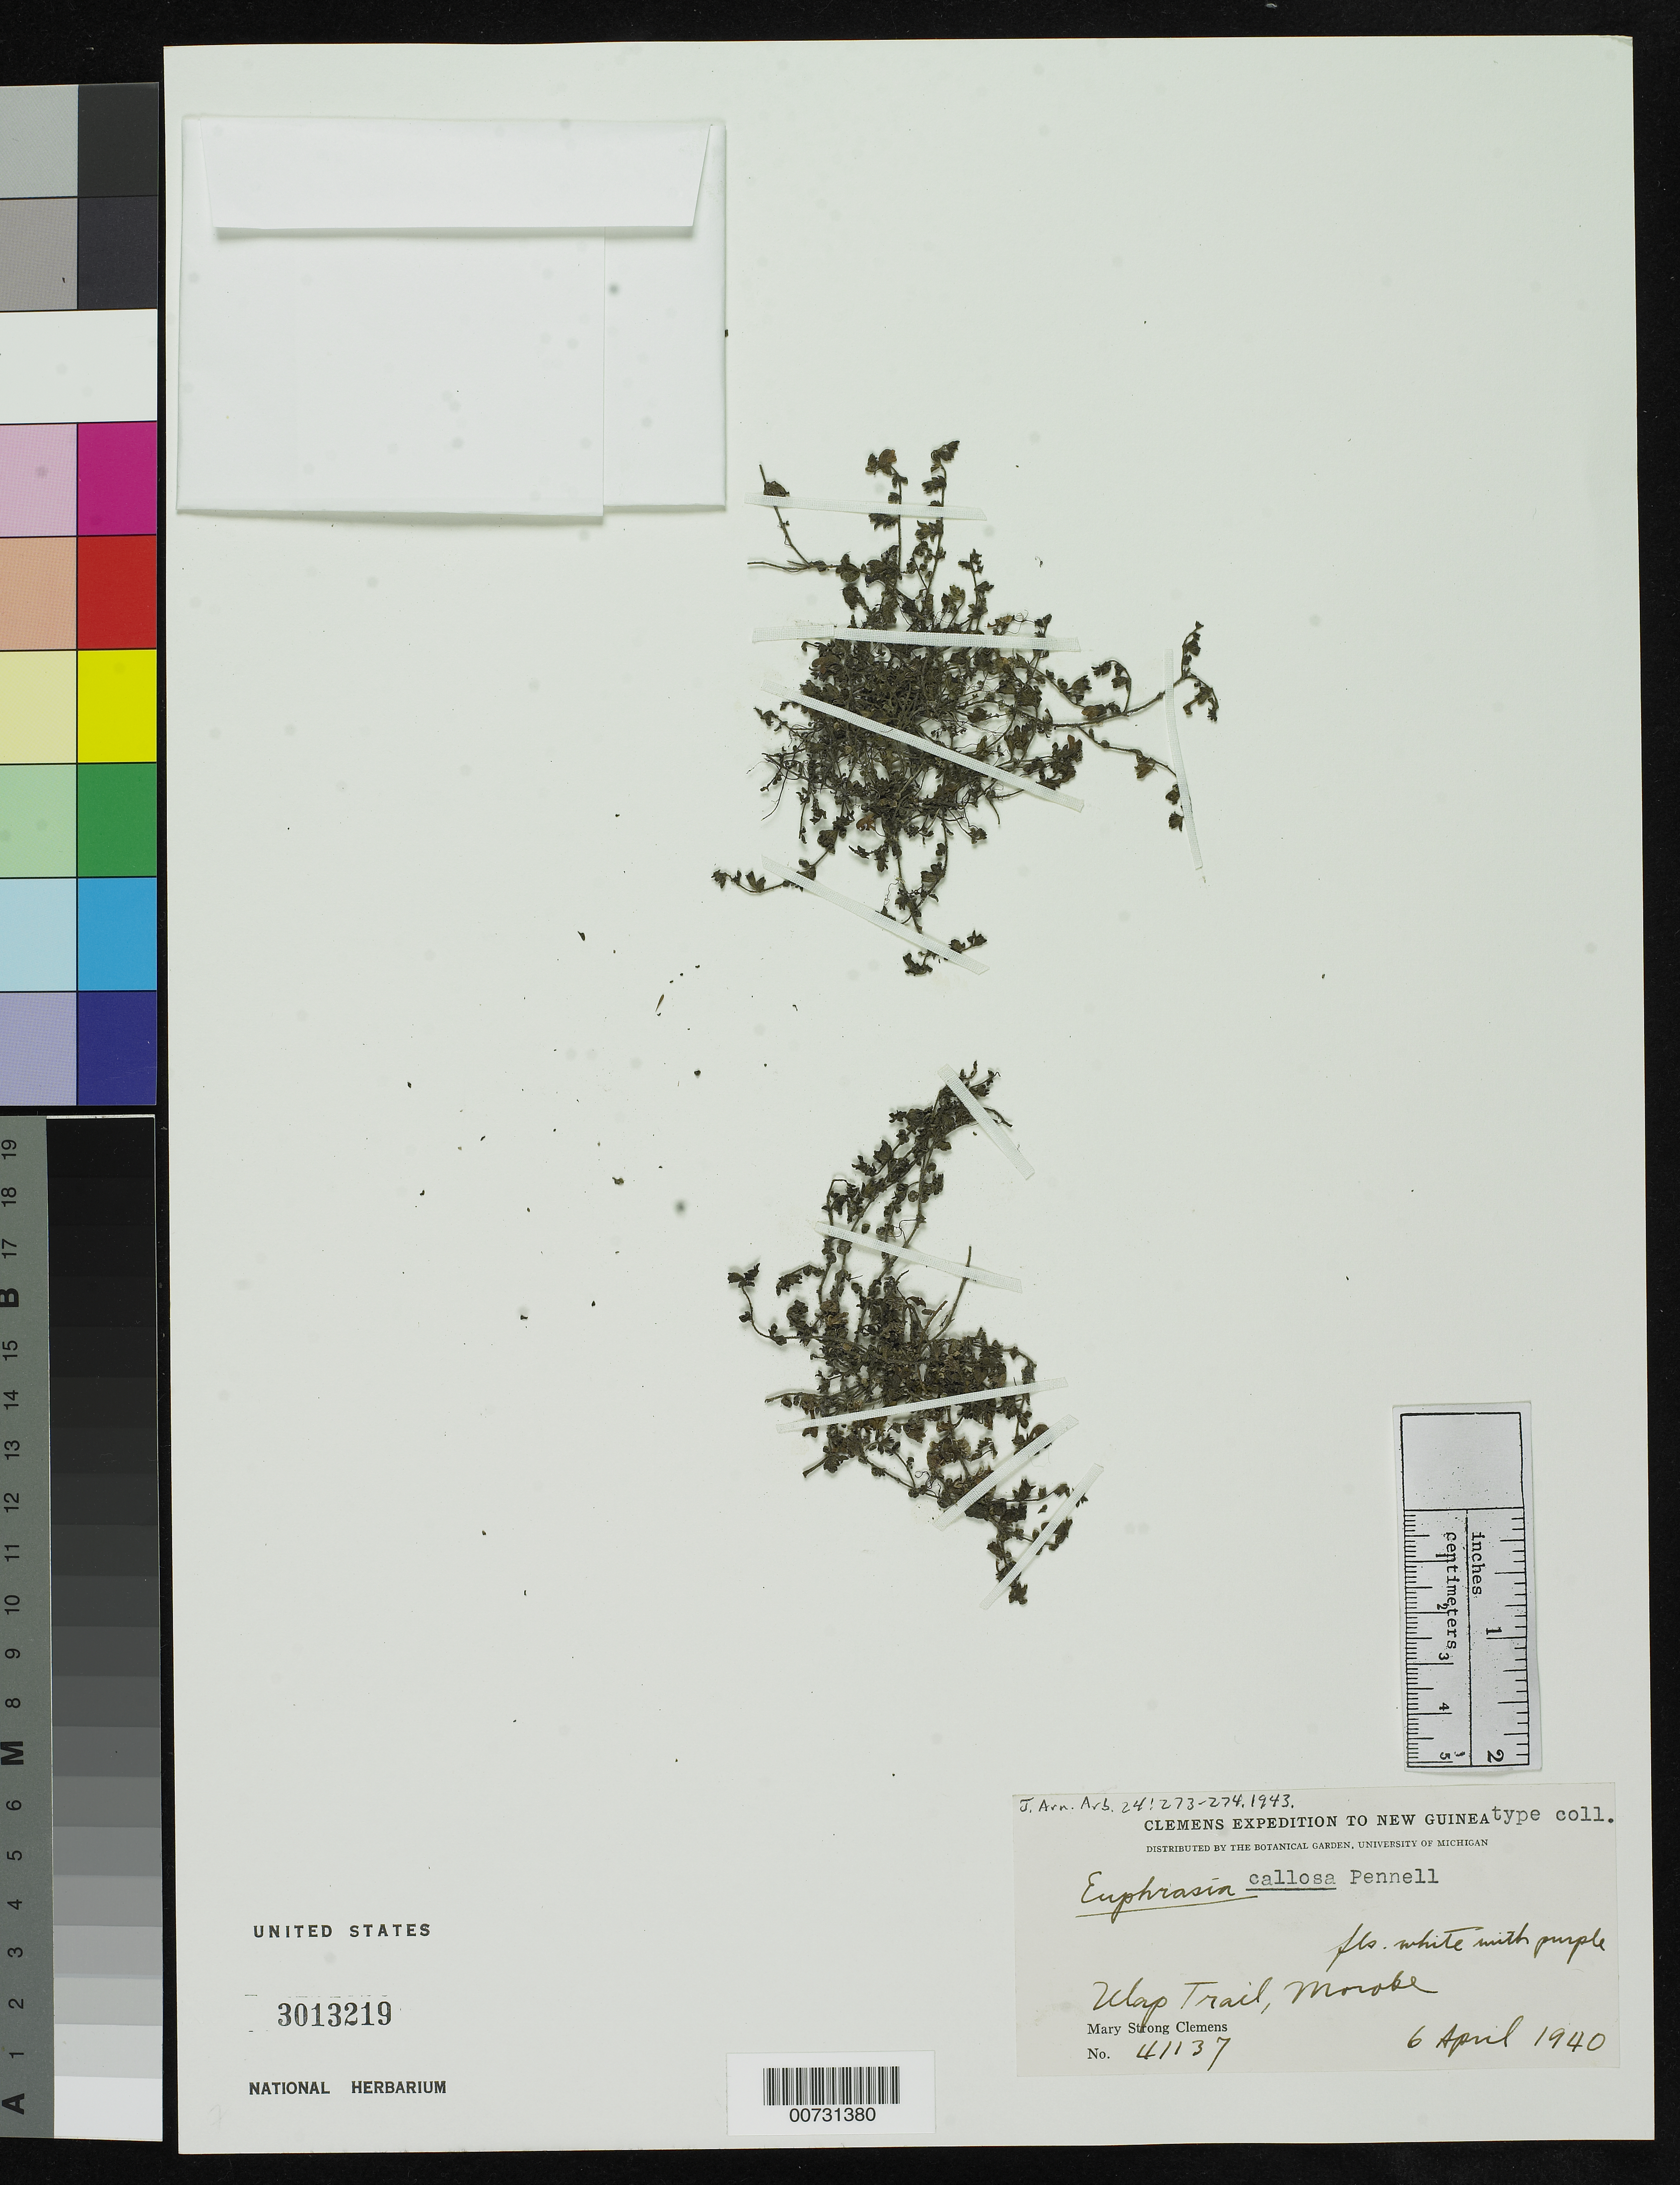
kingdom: Plantae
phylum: Tracheophyta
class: Magnoliopsida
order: Lamiales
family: Orobanchaceae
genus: Euphrasia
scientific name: Euphrasia callosa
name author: Pennell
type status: Isotype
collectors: M. S. Clemens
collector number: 41137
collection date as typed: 06 Apr 1940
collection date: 1940-04-06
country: Papua New Guinea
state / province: Morobe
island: New Guinea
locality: Ulap Trail, Morobe.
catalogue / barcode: US 3013219